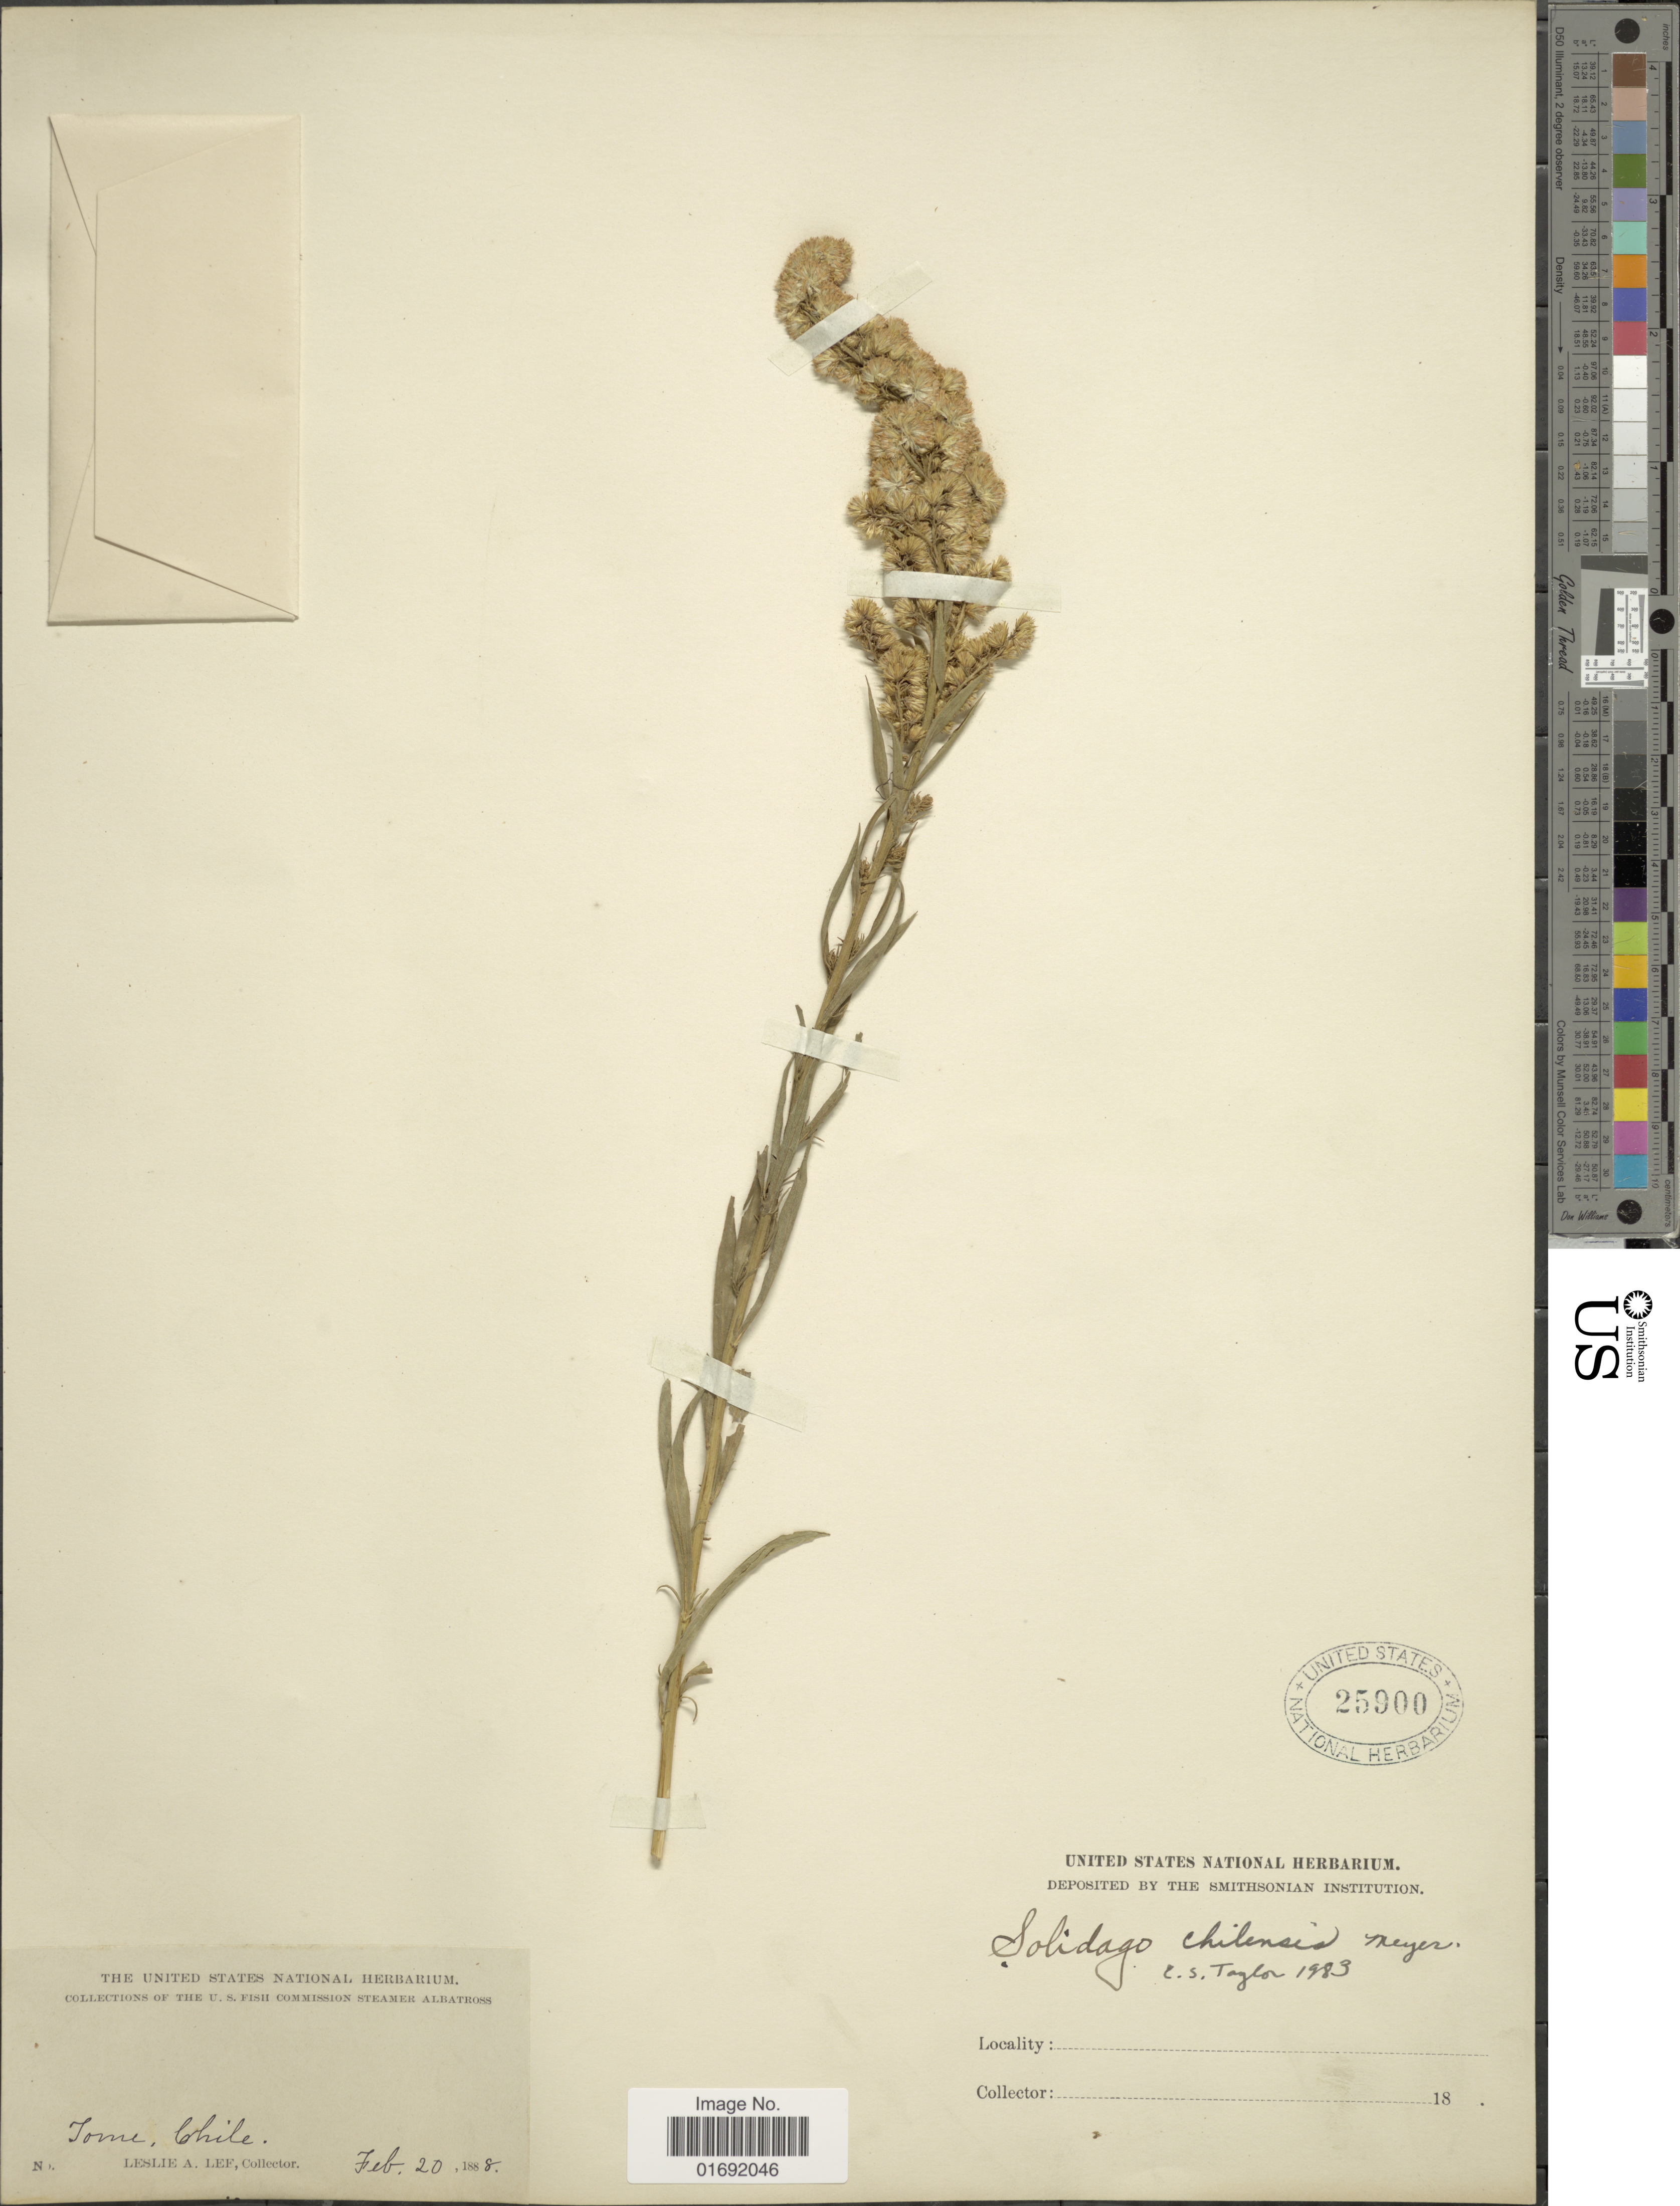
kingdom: Plantae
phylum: Tracheophyta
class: Magnoliopsida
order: Asterales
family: Asteraceae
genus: Solidago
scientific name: Solidago chilensis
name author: Meyen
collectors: L. Lee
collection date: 1888-02-20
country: Chile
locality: Tome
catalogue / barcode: US 25900